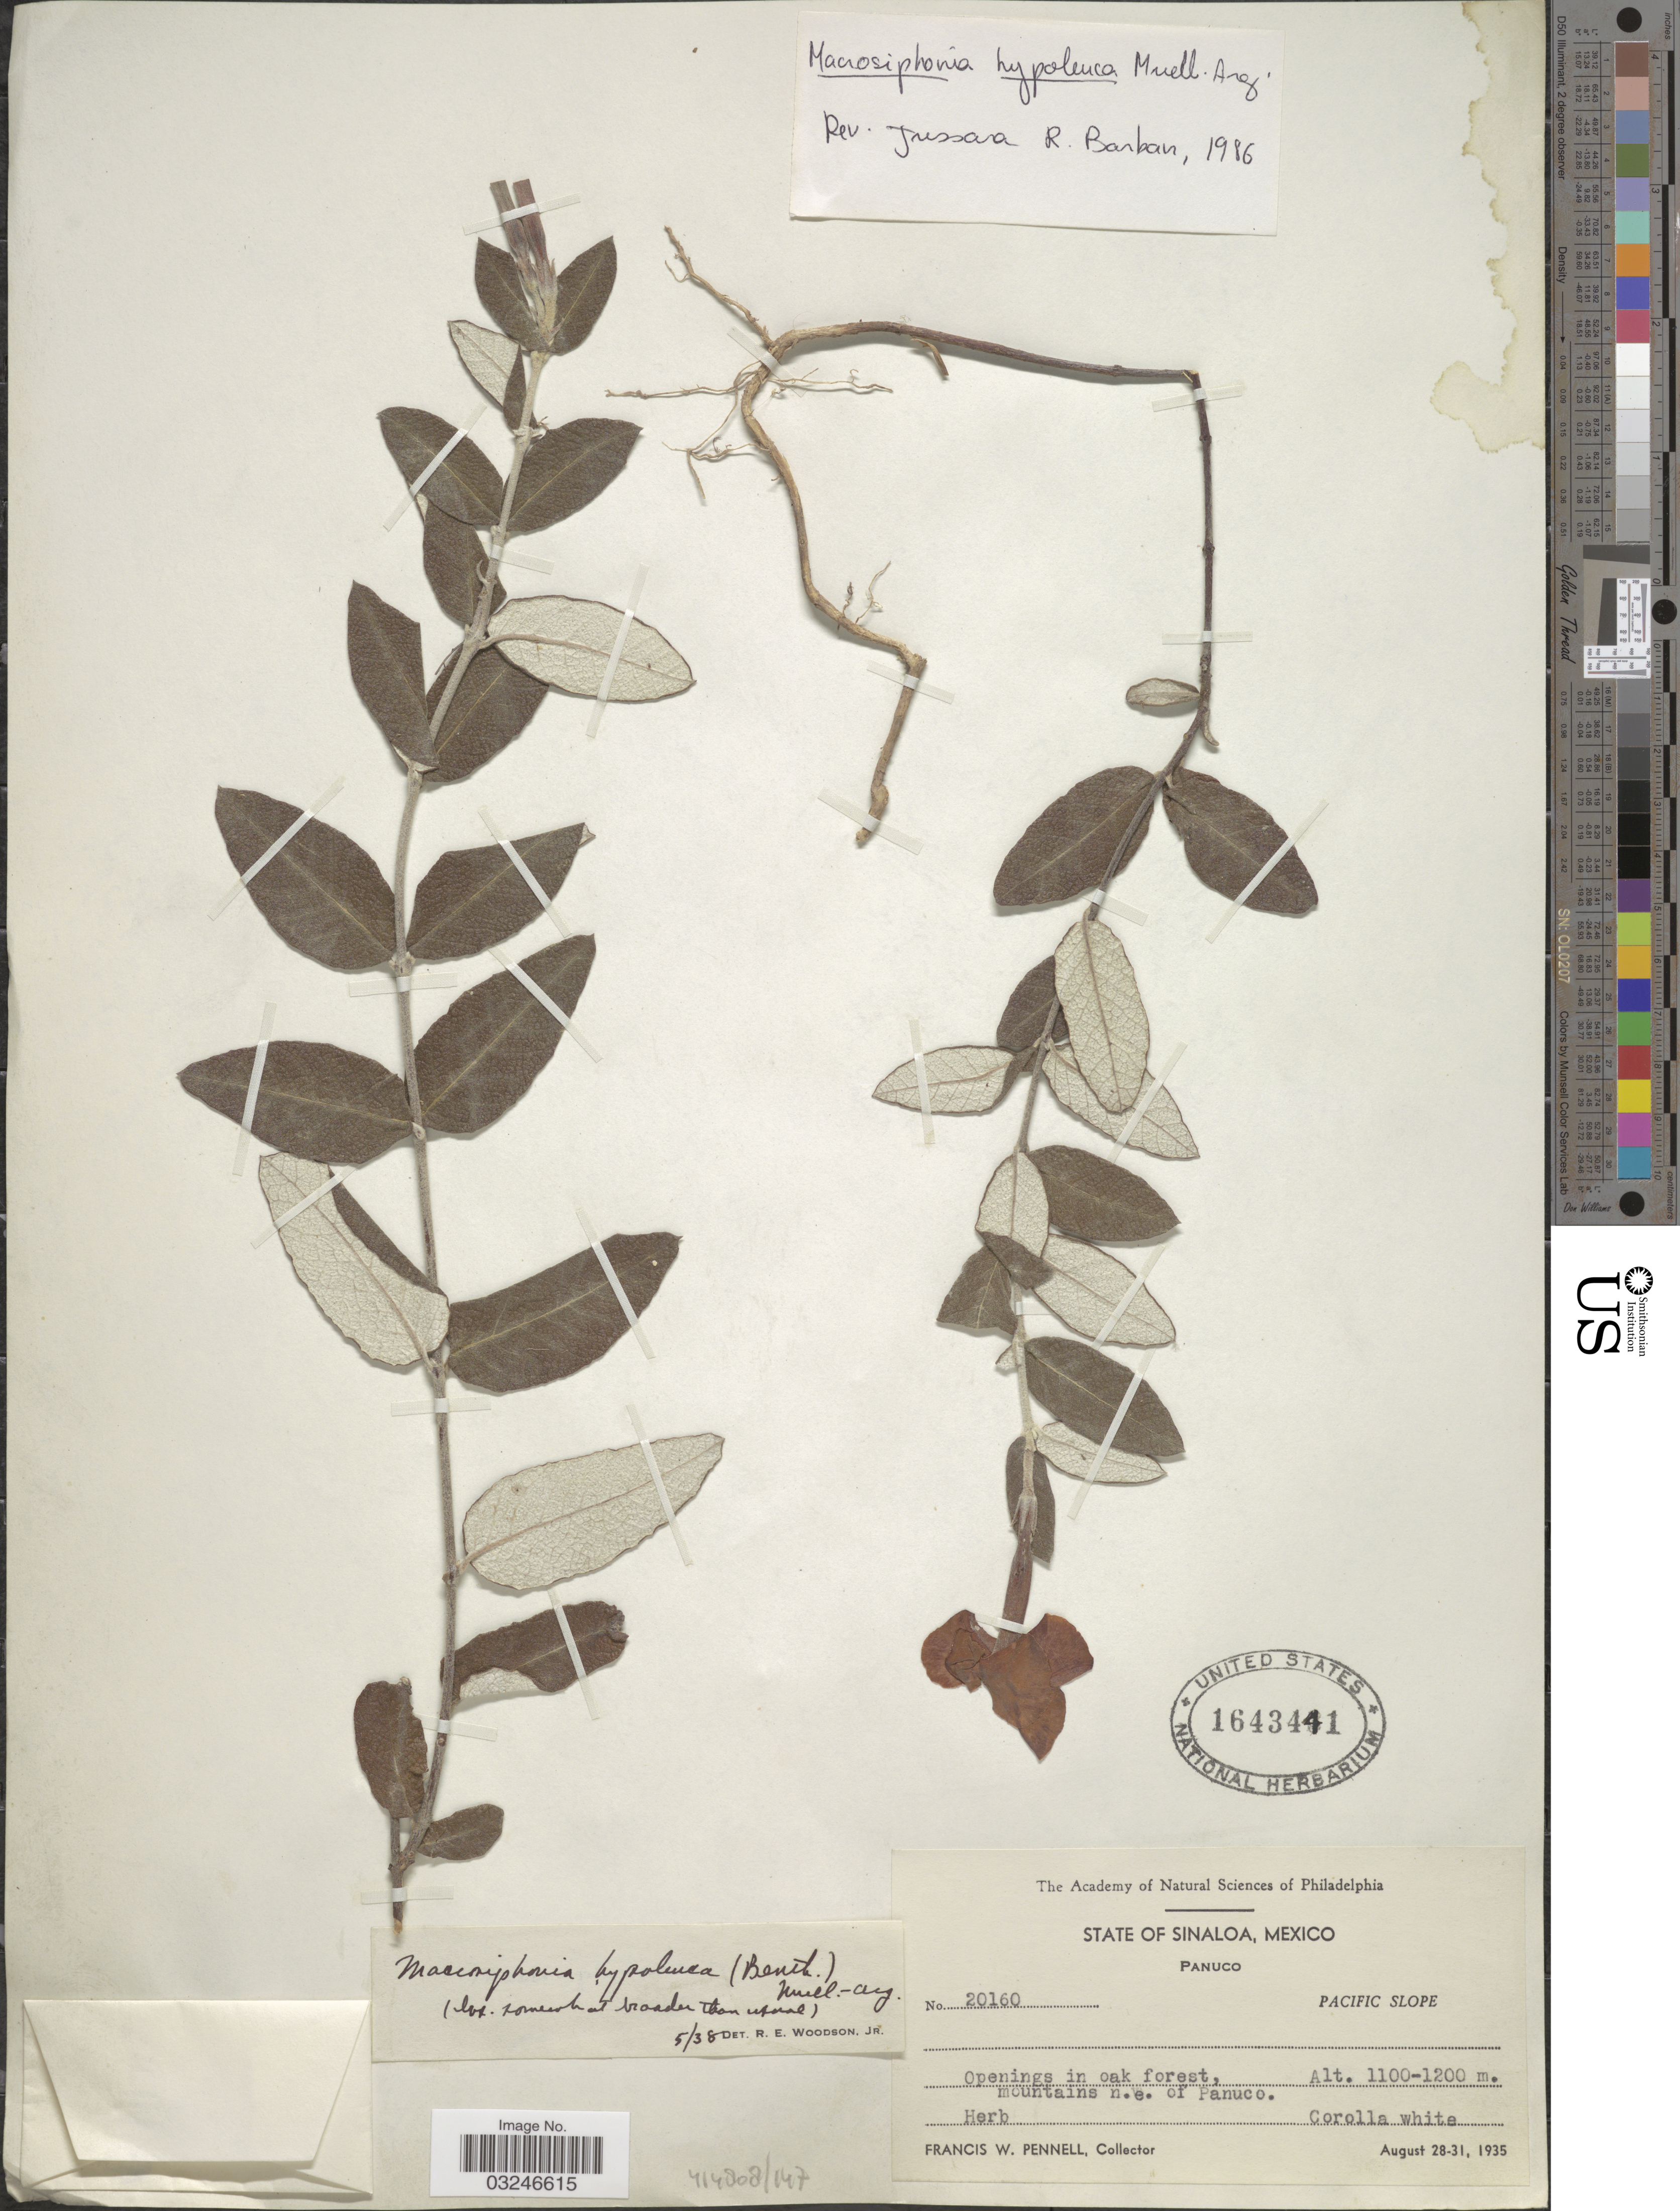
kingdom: Plantae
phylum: Tracheophyta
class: Magnoliopsida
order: Gentianales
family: Apocynaceae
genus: Macrosiphonia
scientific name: Macrosiphonia hypoleuca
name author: (Benth.) Müll. Arg.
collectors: F. W. Pennell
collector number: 20160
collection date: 1935-08-28/1935-08-31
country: Mexico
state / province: Sinaloa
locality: State of Sinaloa. Panuco. Pacific Slope. Mountains n. e. of Panuco.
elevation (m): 1100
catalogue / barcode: US 1643441